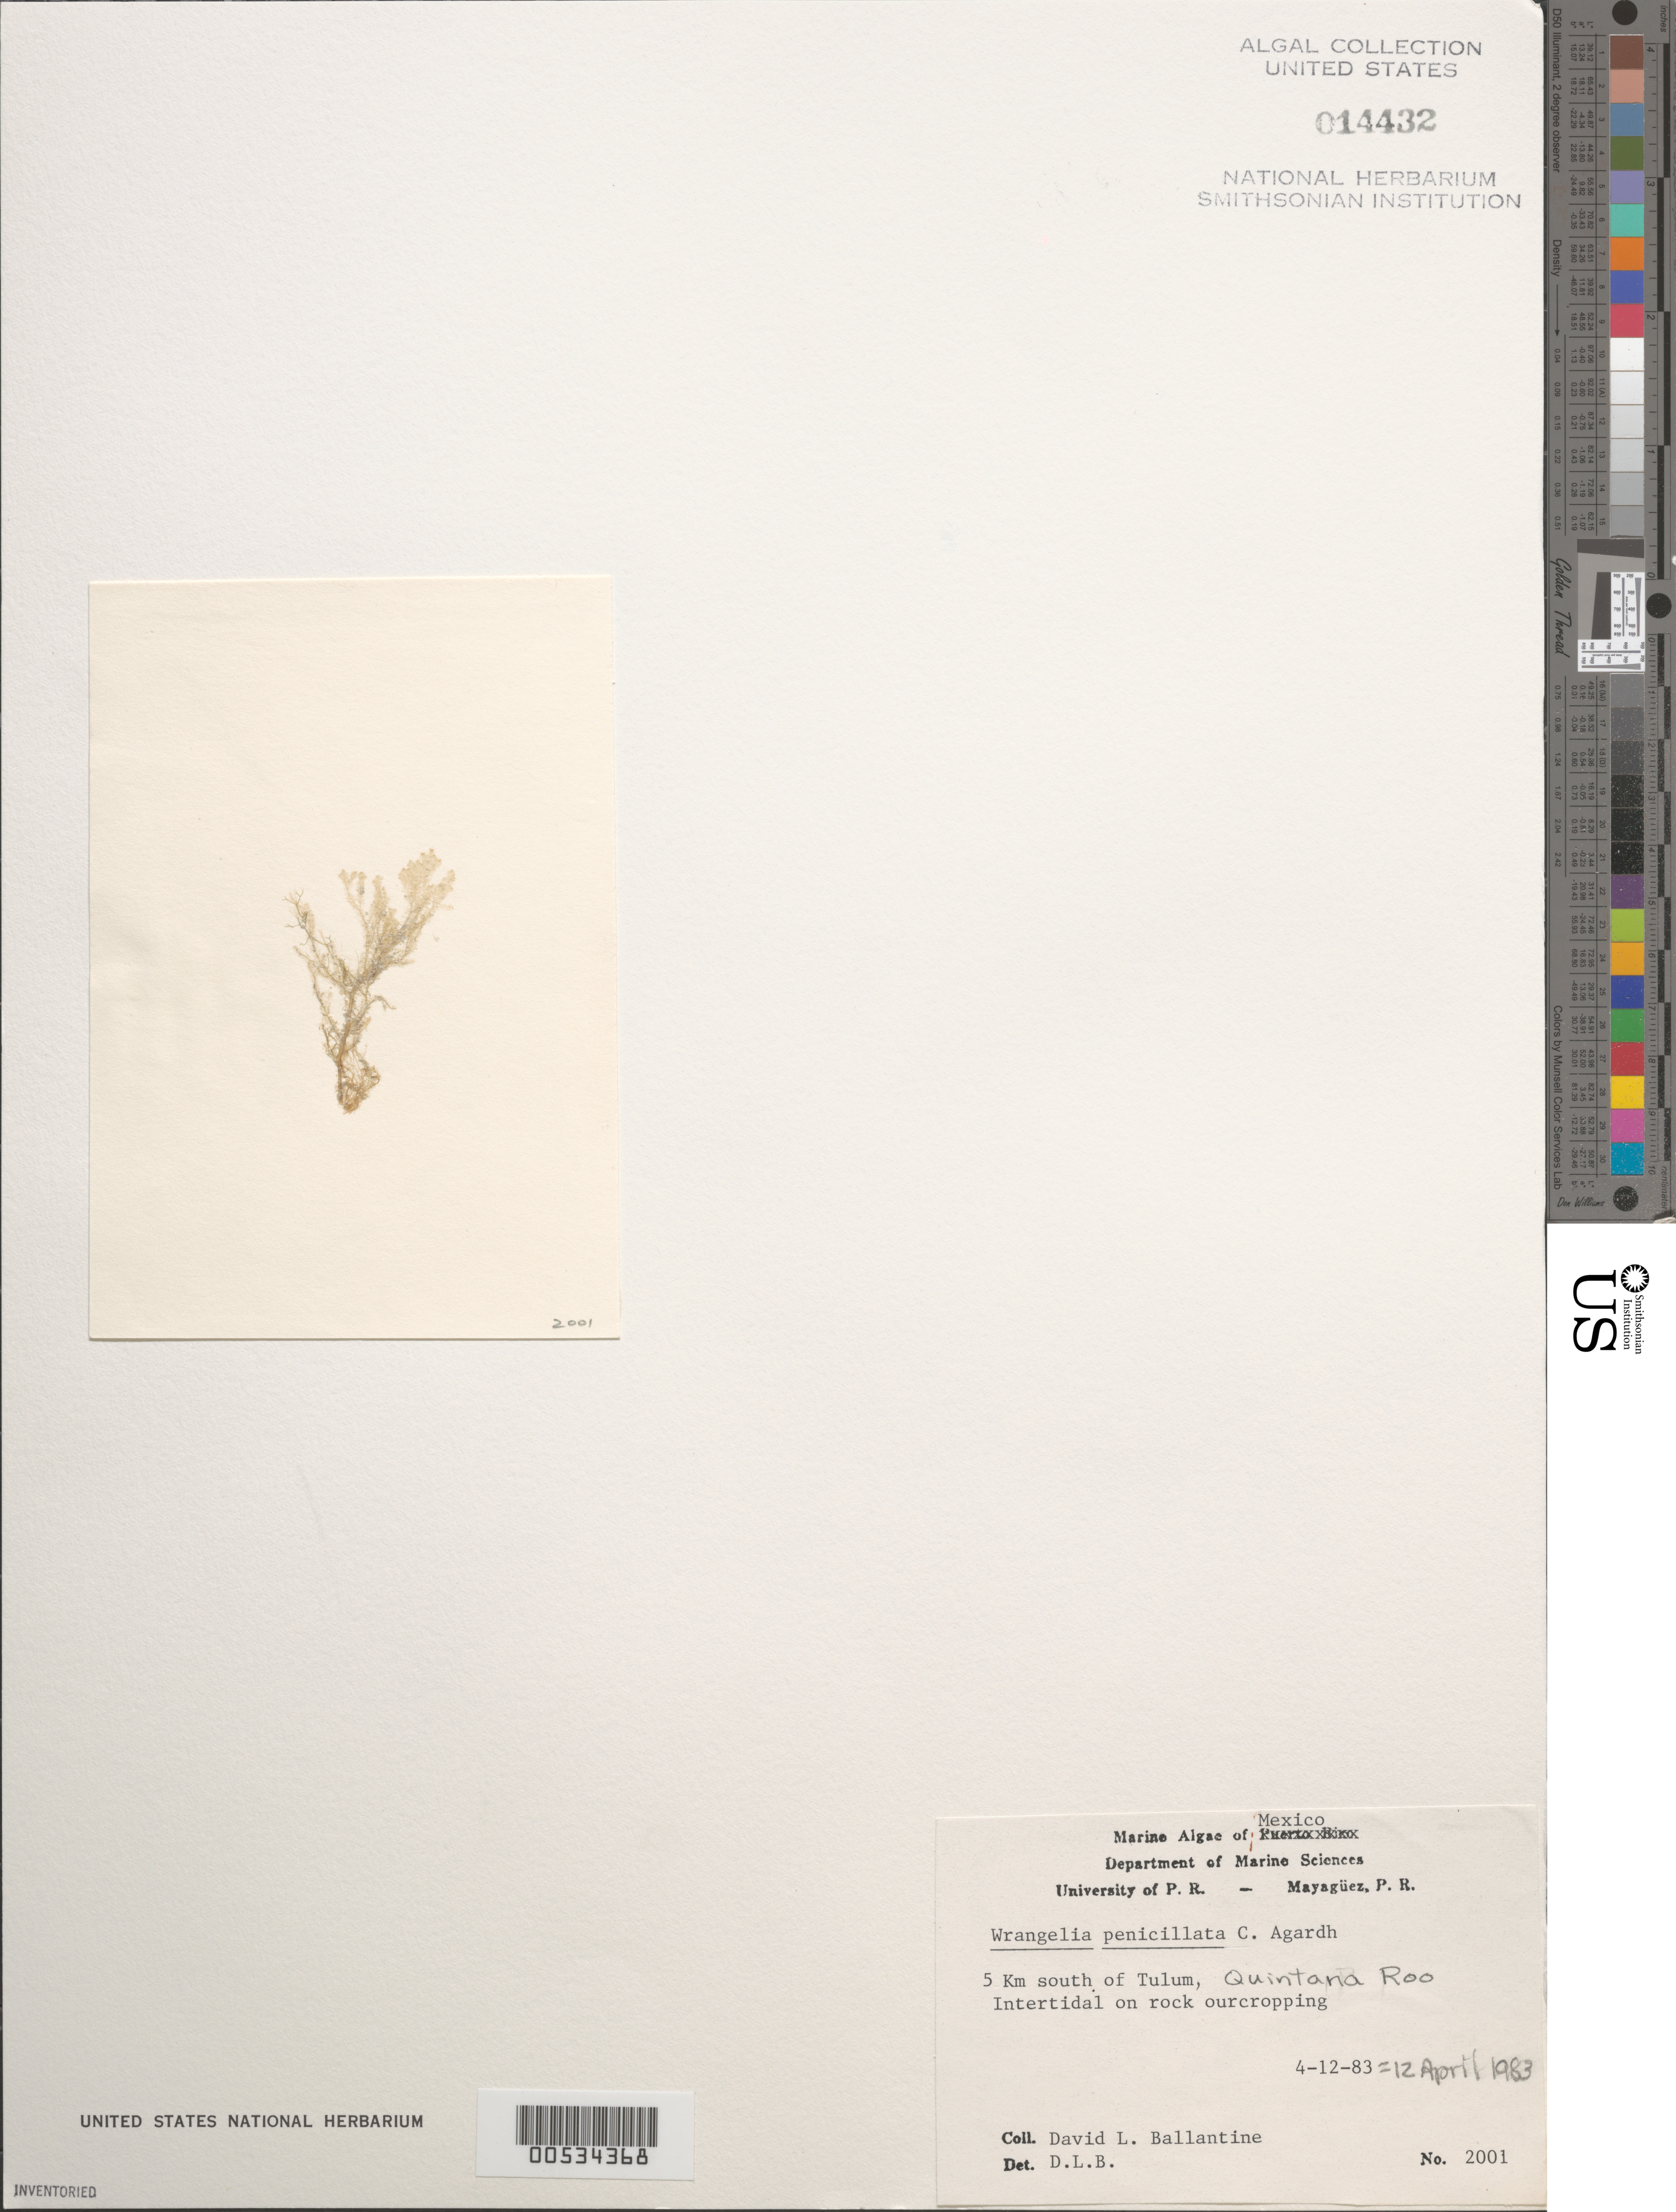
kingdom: Plantae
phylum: Rhodophyta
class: Florideophyceae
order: Ceramiales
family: Wrangeliaceae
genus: Wrangelia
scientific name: Wrangelia penicillata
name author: (C. Agardh) C. Agardh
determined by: Ballantine, D. L.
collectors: D.L. Ballantine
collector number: DLB 2001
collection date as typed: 12 Apr 1983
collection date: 1983-04-12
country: Mexico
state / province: Quintana Roo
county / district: Tulum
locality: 5 km south of Tulum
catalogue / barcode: US 14432